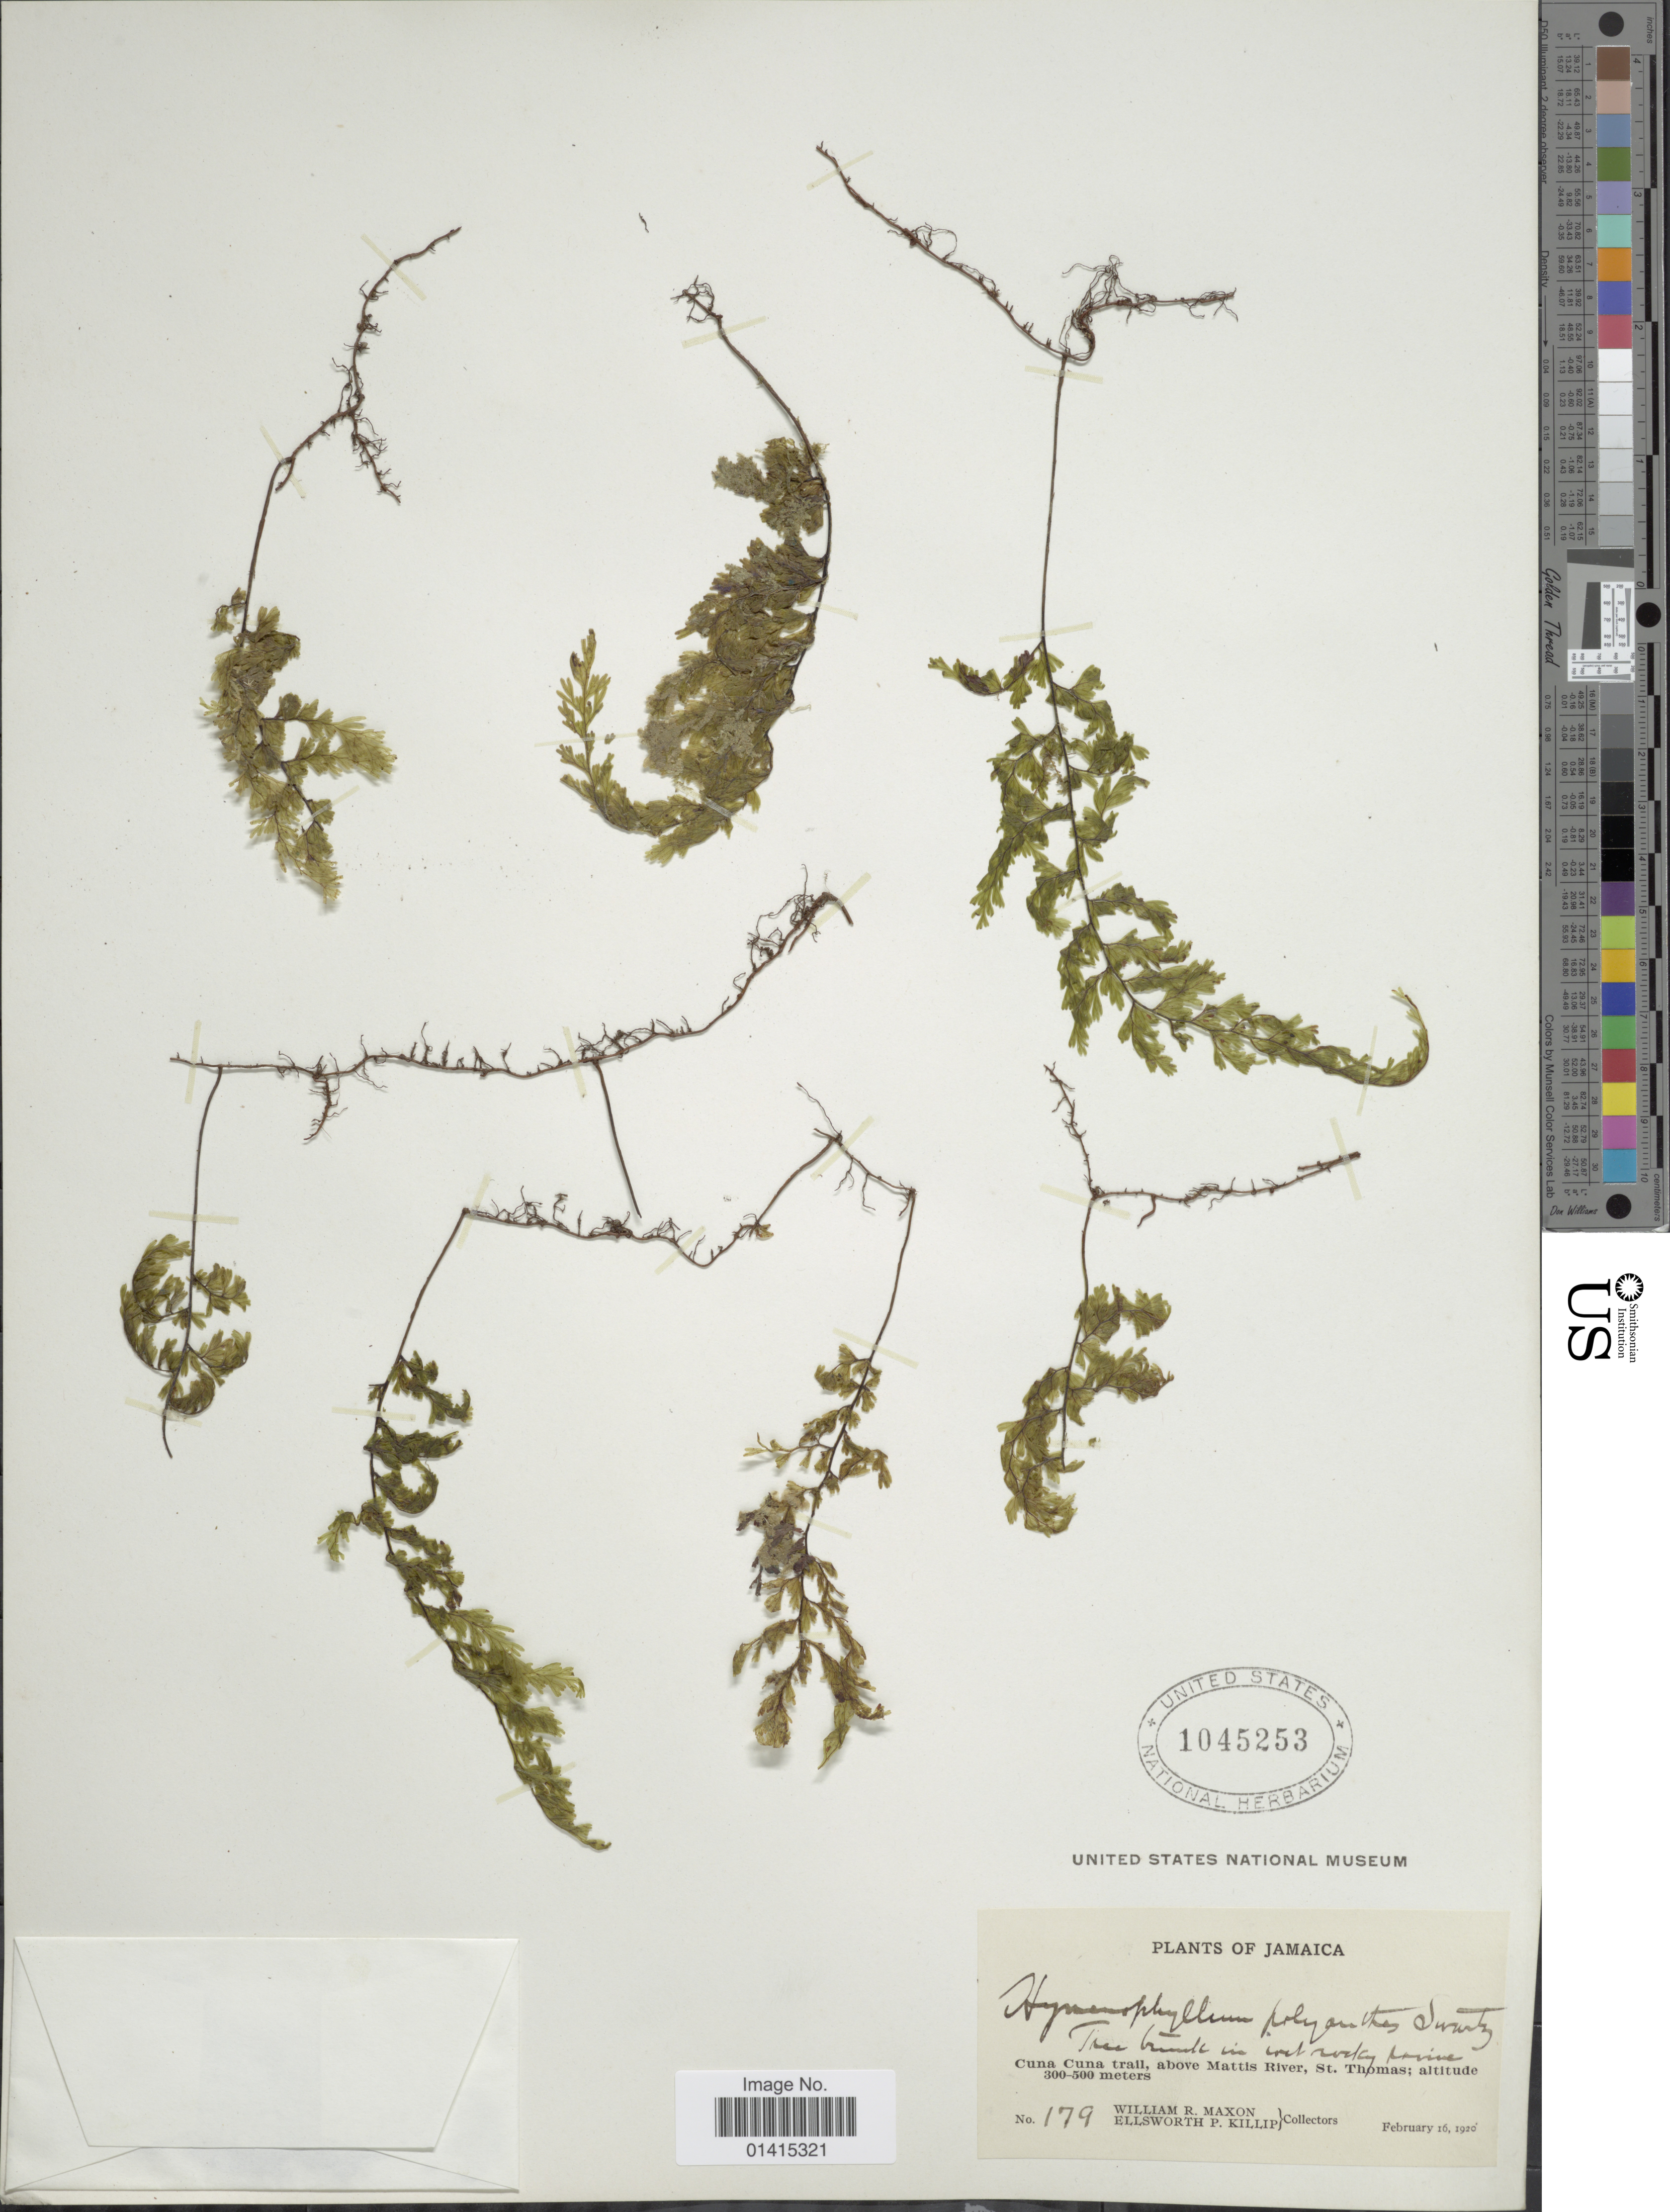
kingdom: Plantae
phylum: Tracheophyta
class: Polypodiopsida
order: Hymenophyllales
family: Hymenophyllaceae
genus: Hymenophyllum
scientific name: Hymenophyllum polyanthos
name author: (Sw.) Sw.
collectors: W. R. Maxon & E. P. Killip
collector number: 179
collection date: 1920-02-16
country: Jamaica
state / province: Saint Thomas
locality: Cuna Cuna trail, above Mattis River, St. Thomas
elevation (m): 300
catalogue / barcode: US 1045253